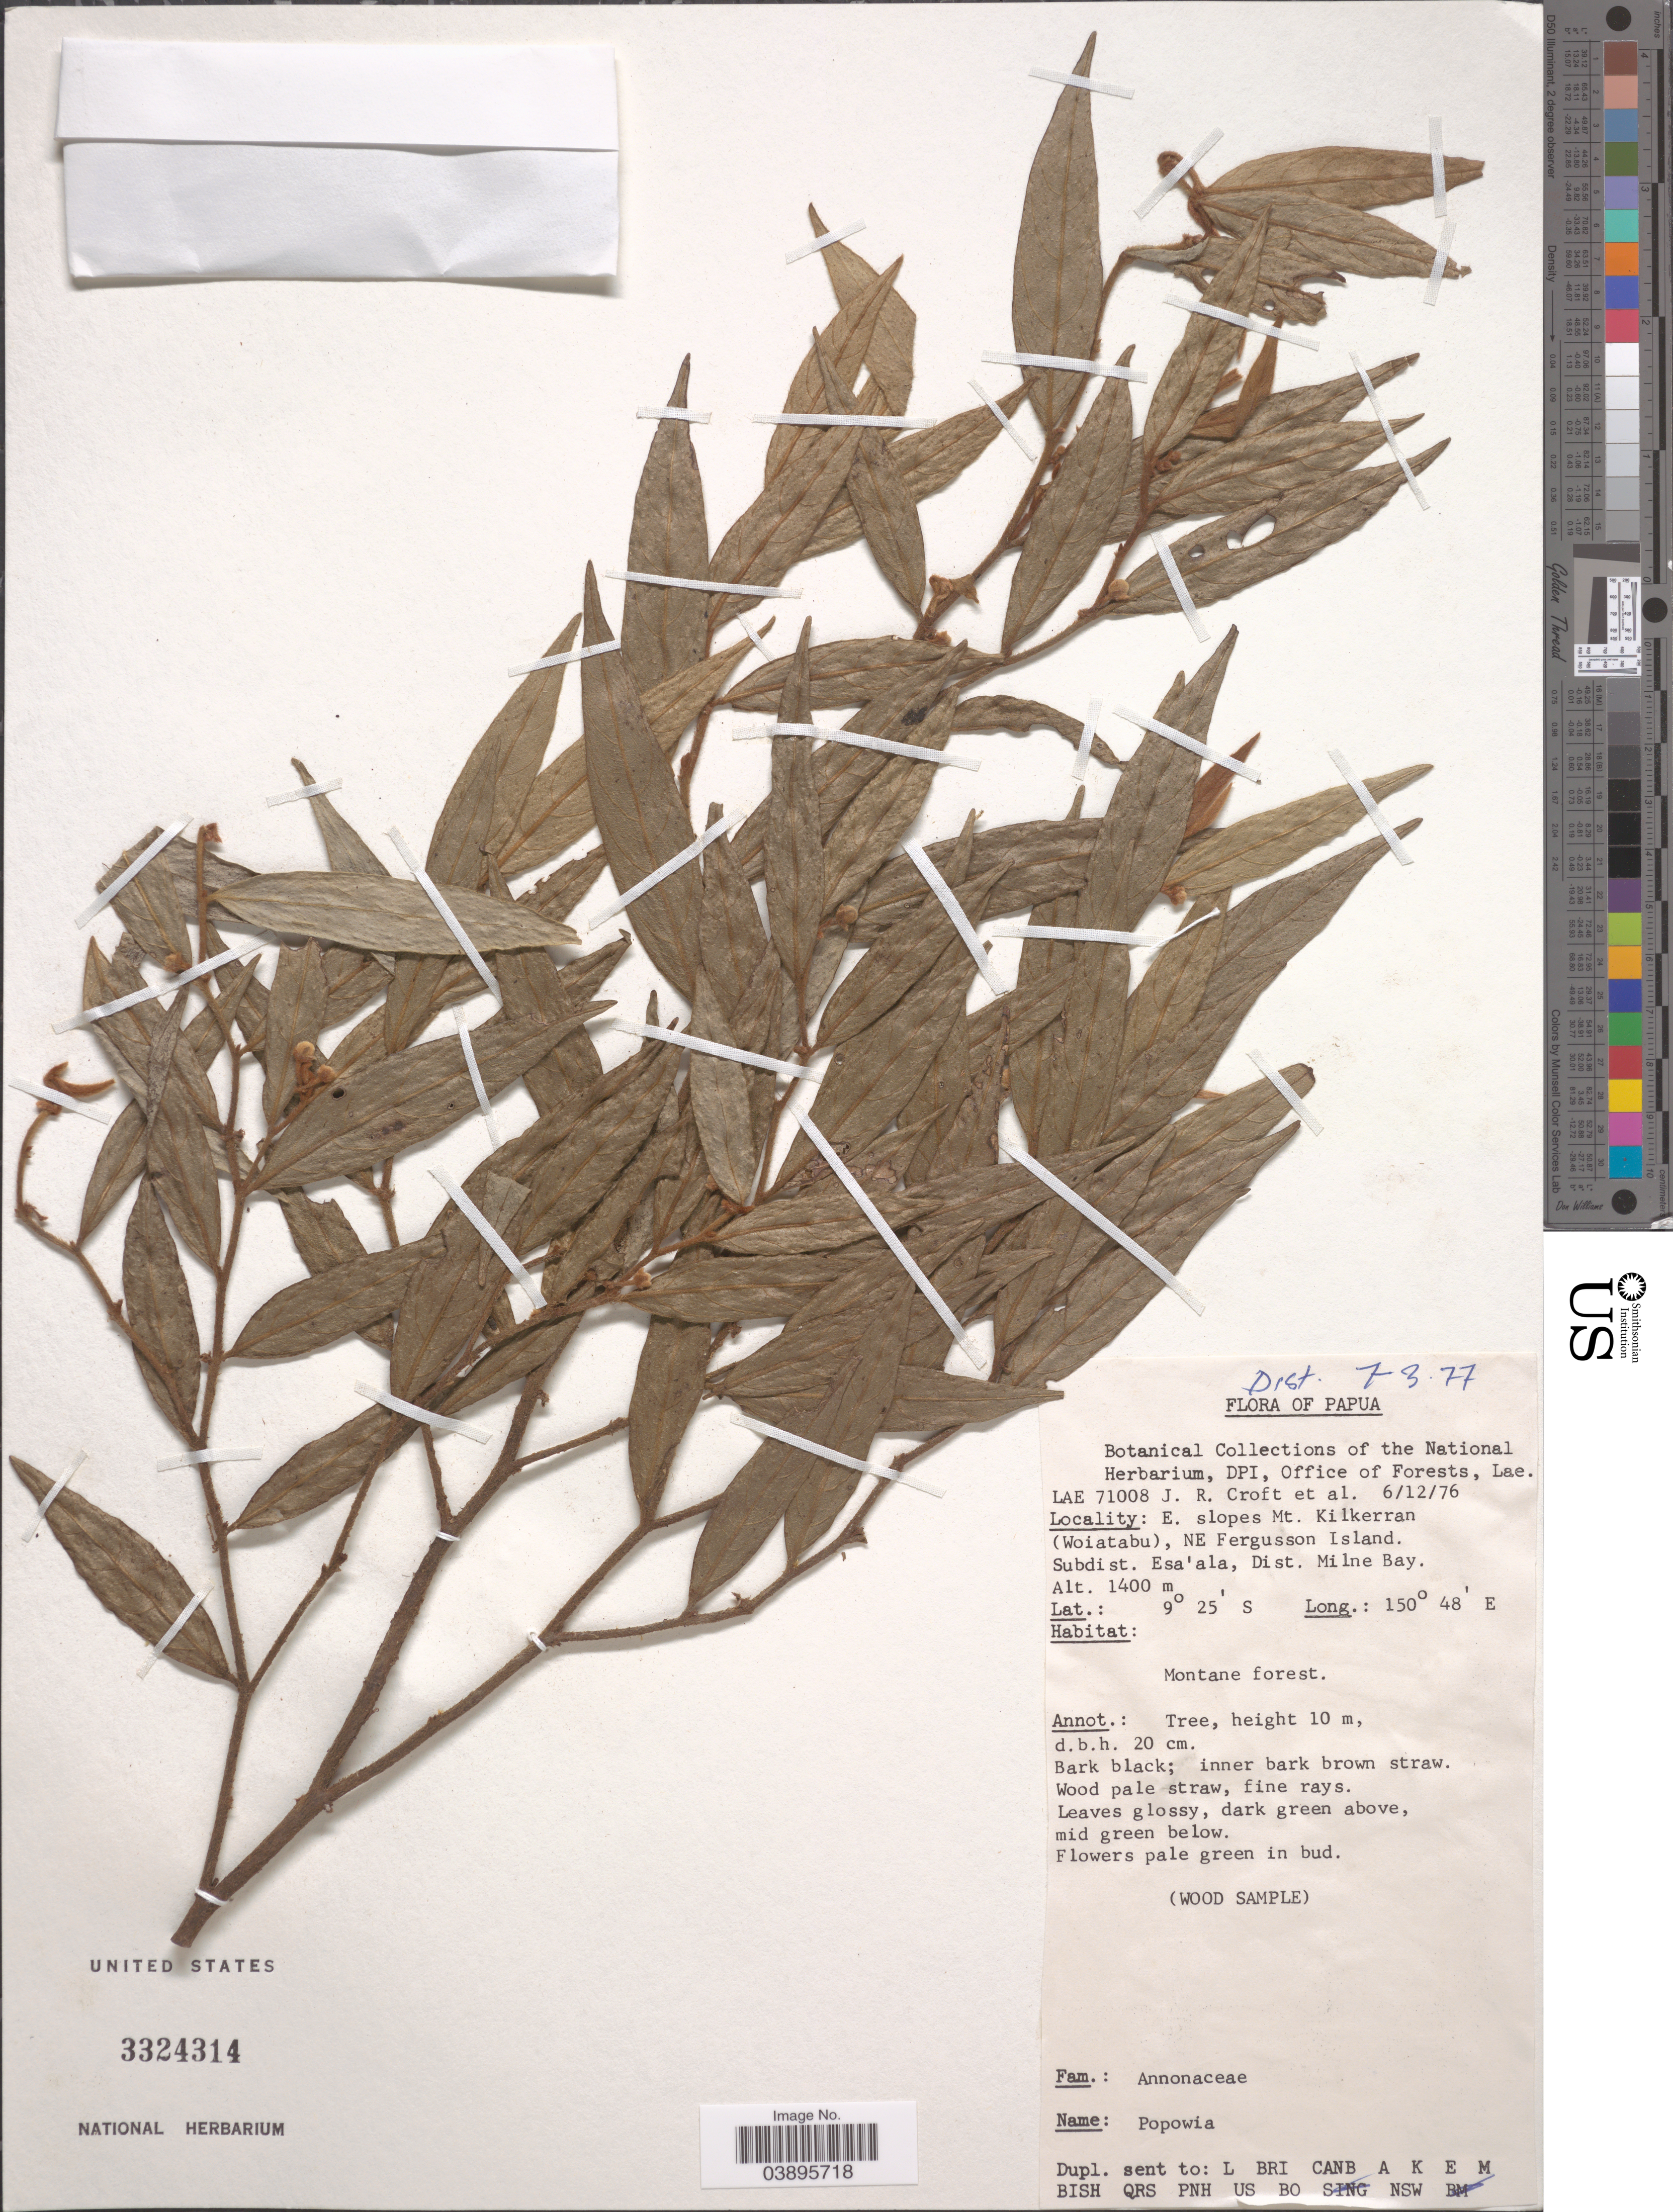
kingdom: Plantae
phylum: Tracheophyta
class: Magnoliopsida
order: Magnoliales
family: Annonaceae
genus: Popowia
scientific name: Popowia sp.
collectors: J. R. Croft & et al.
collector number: LAE 71008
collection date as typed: Transcribed d/m/y: 6/12/76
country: Papua New Guinea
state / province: Milne Bay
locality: Papua. E. slopes Mt. Kilkerran (Woiatabu), NE Fergusson Island. Subdist. Esa'ala, Dist. Milne Bay.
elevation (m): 1400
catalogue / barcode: US 3324314